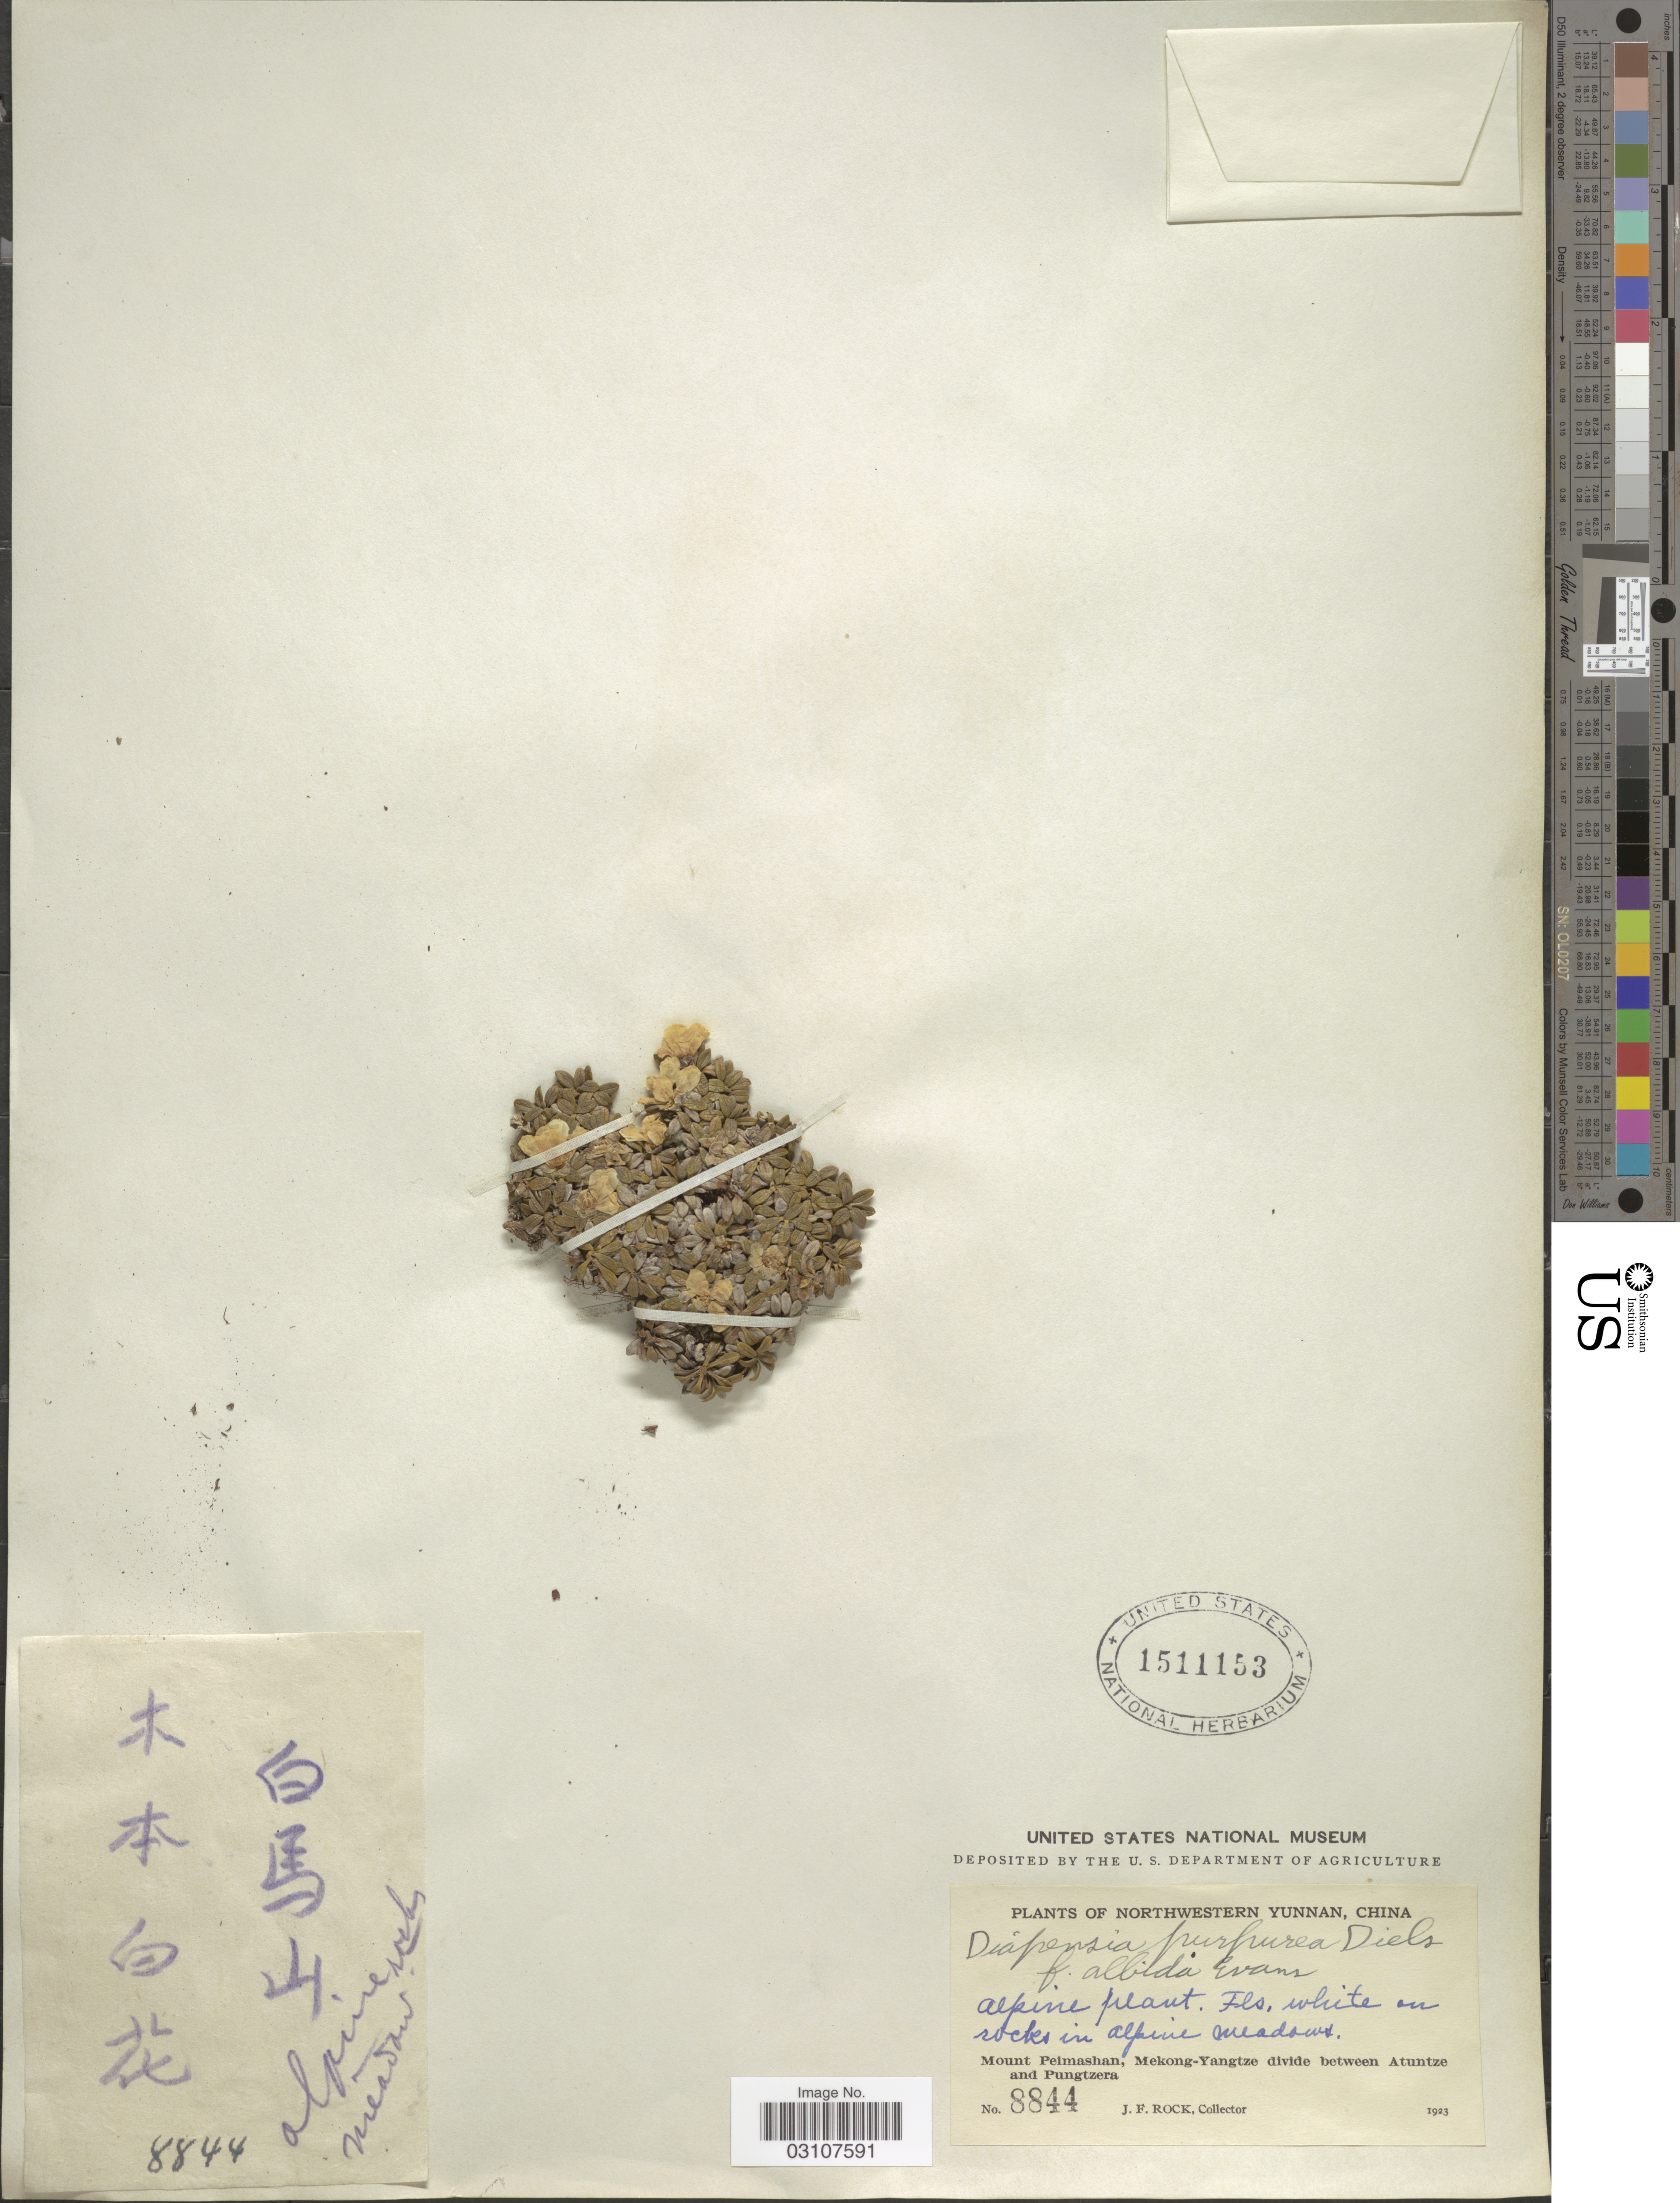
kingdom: Plantae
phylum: Tracheophyta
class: Magnoliopsida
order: Ericales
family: Diapensiaceae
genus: Diapensia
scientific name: Diapensia purpurea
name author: Diels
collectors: J. Rock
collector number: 8844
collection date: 1923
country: China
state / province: Yunnan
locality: Northwestern Yunnan. Mount Peimashan, Mekong-Yangtze divide between Atuntze and Pungtzera.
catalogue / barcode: US 1511153